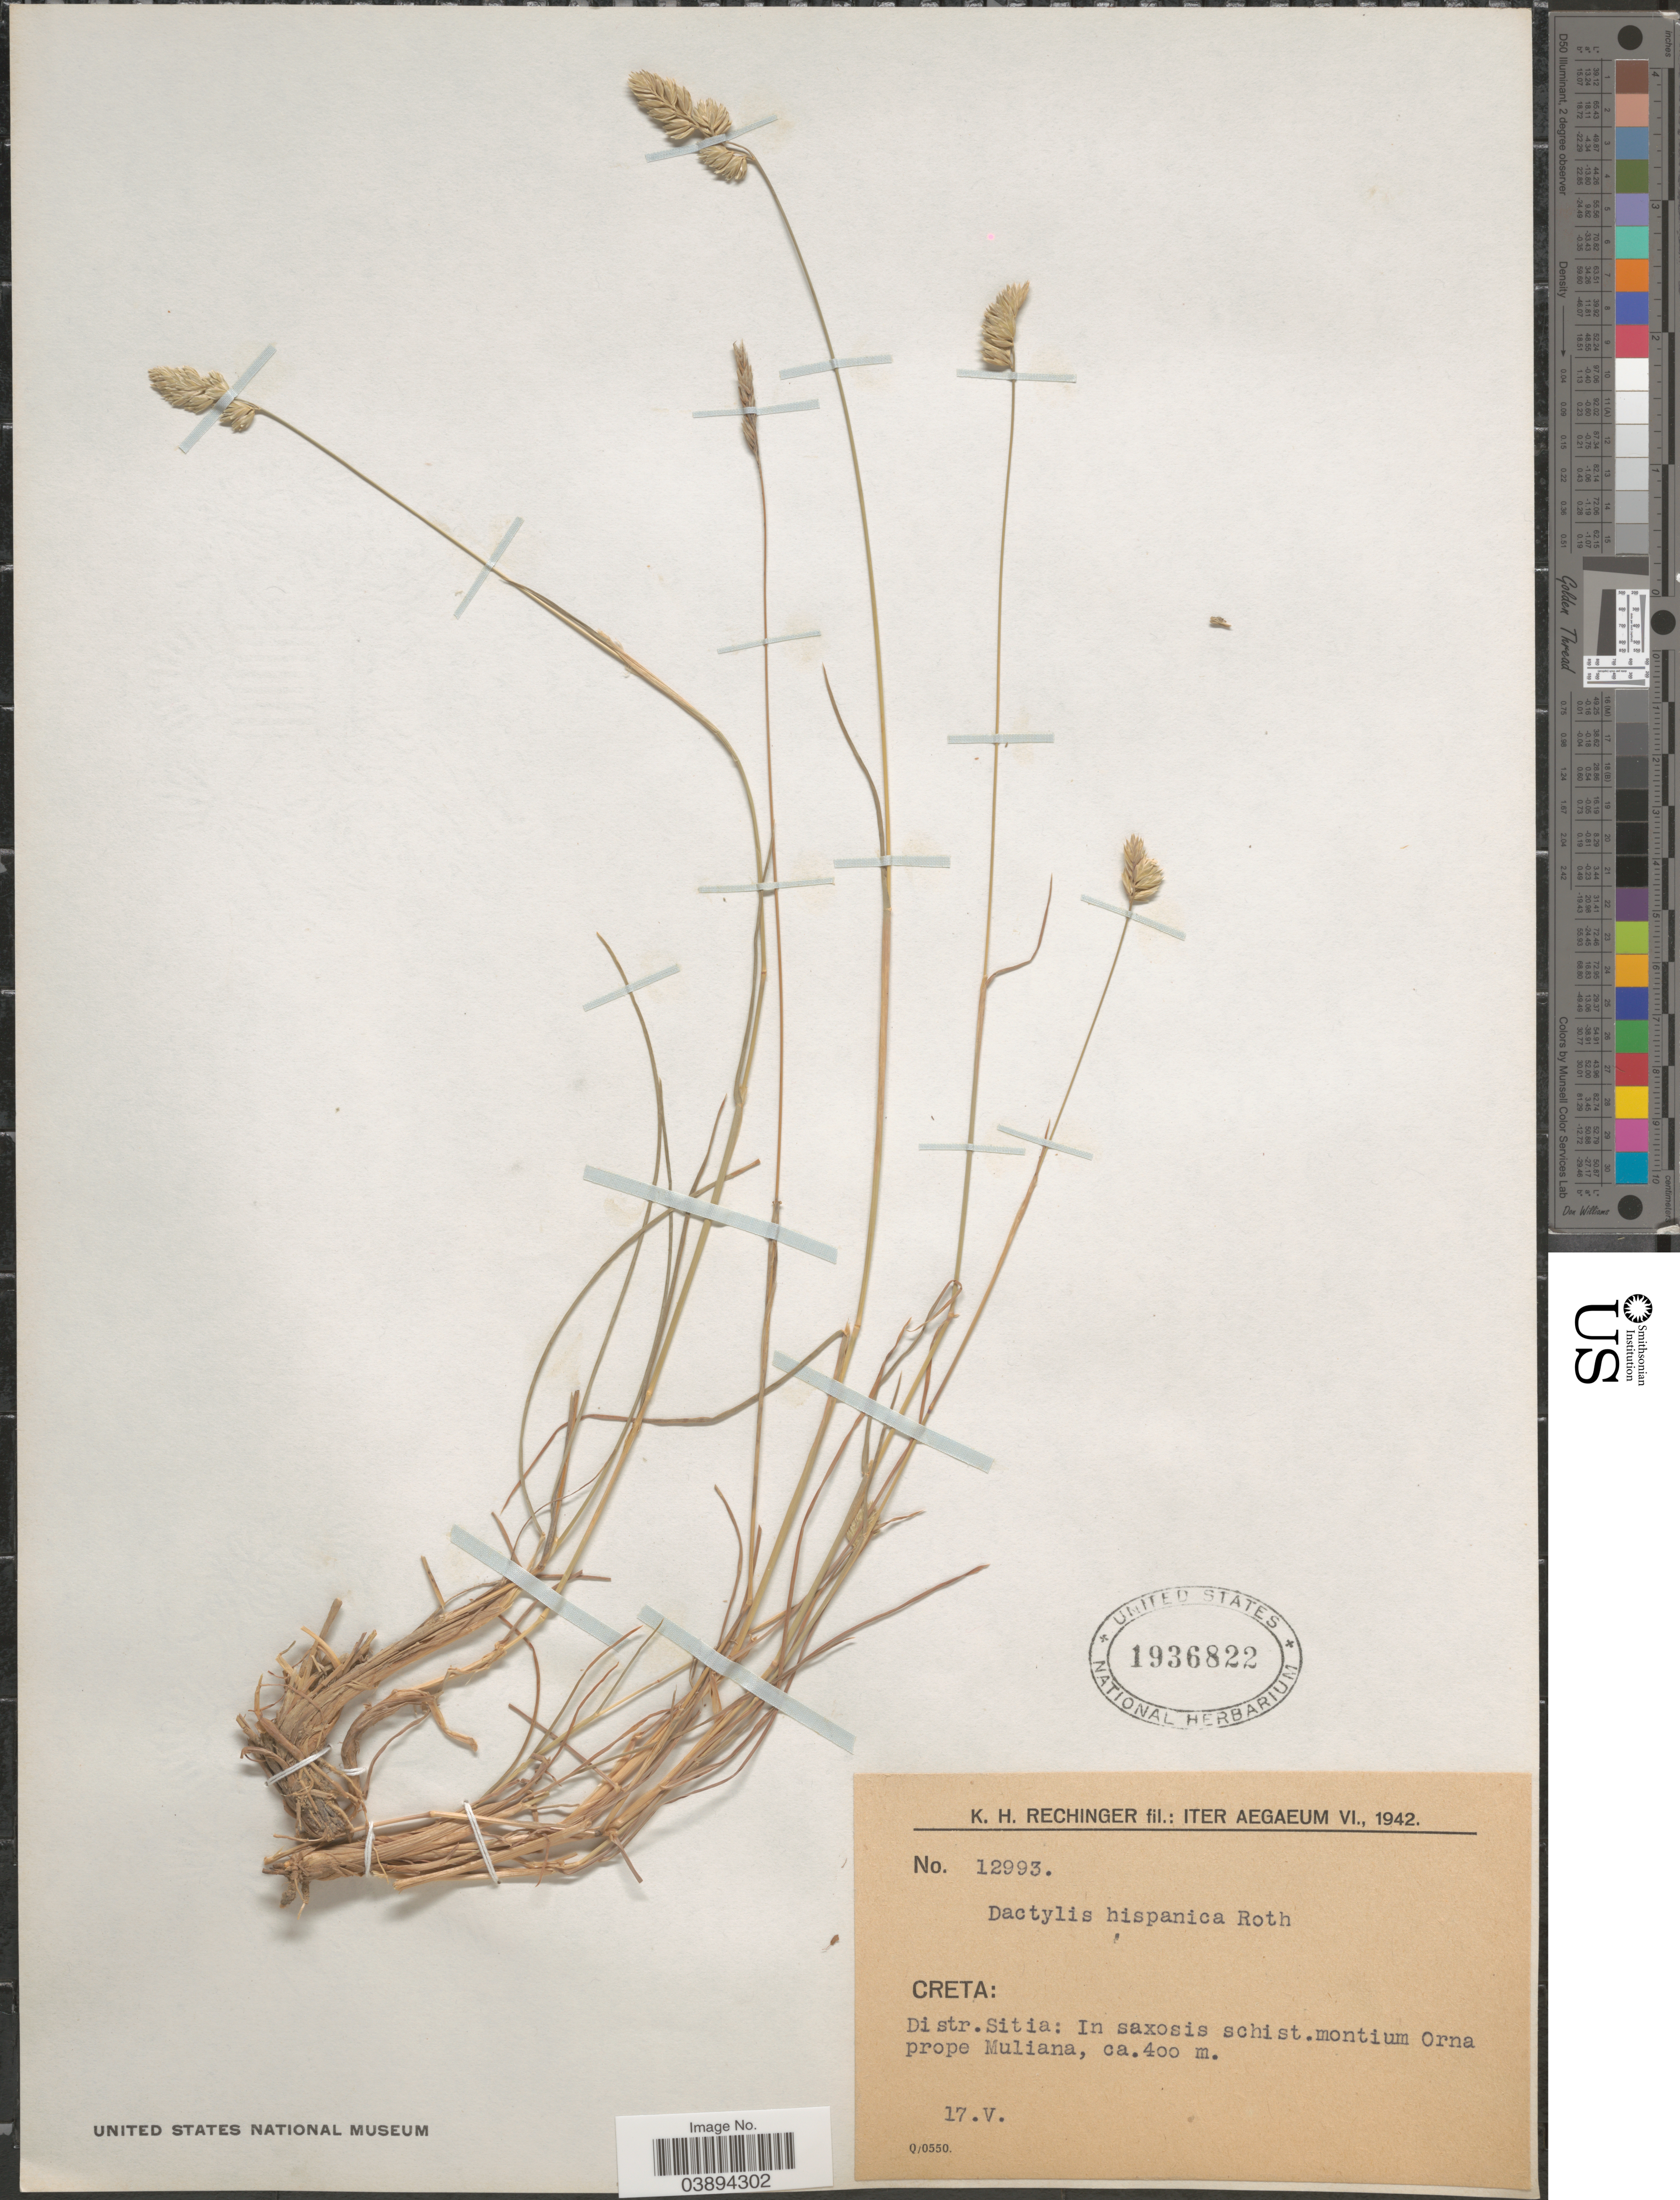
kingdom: Plantae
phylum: Tracheophyta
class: Liliopsida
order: Poales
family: Poaceae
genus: Dactylis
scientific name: Dactylis glomerata subsp. hispanica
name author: (Roth) Nyman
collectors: K. H. Rechinger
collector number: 12993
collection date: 1942-05-17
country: Greece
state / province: Crete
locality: Creta: Distr.Sitia, In saxosis schist.montium Orna prope Muliana.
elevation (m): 400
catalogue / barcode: US 1936822